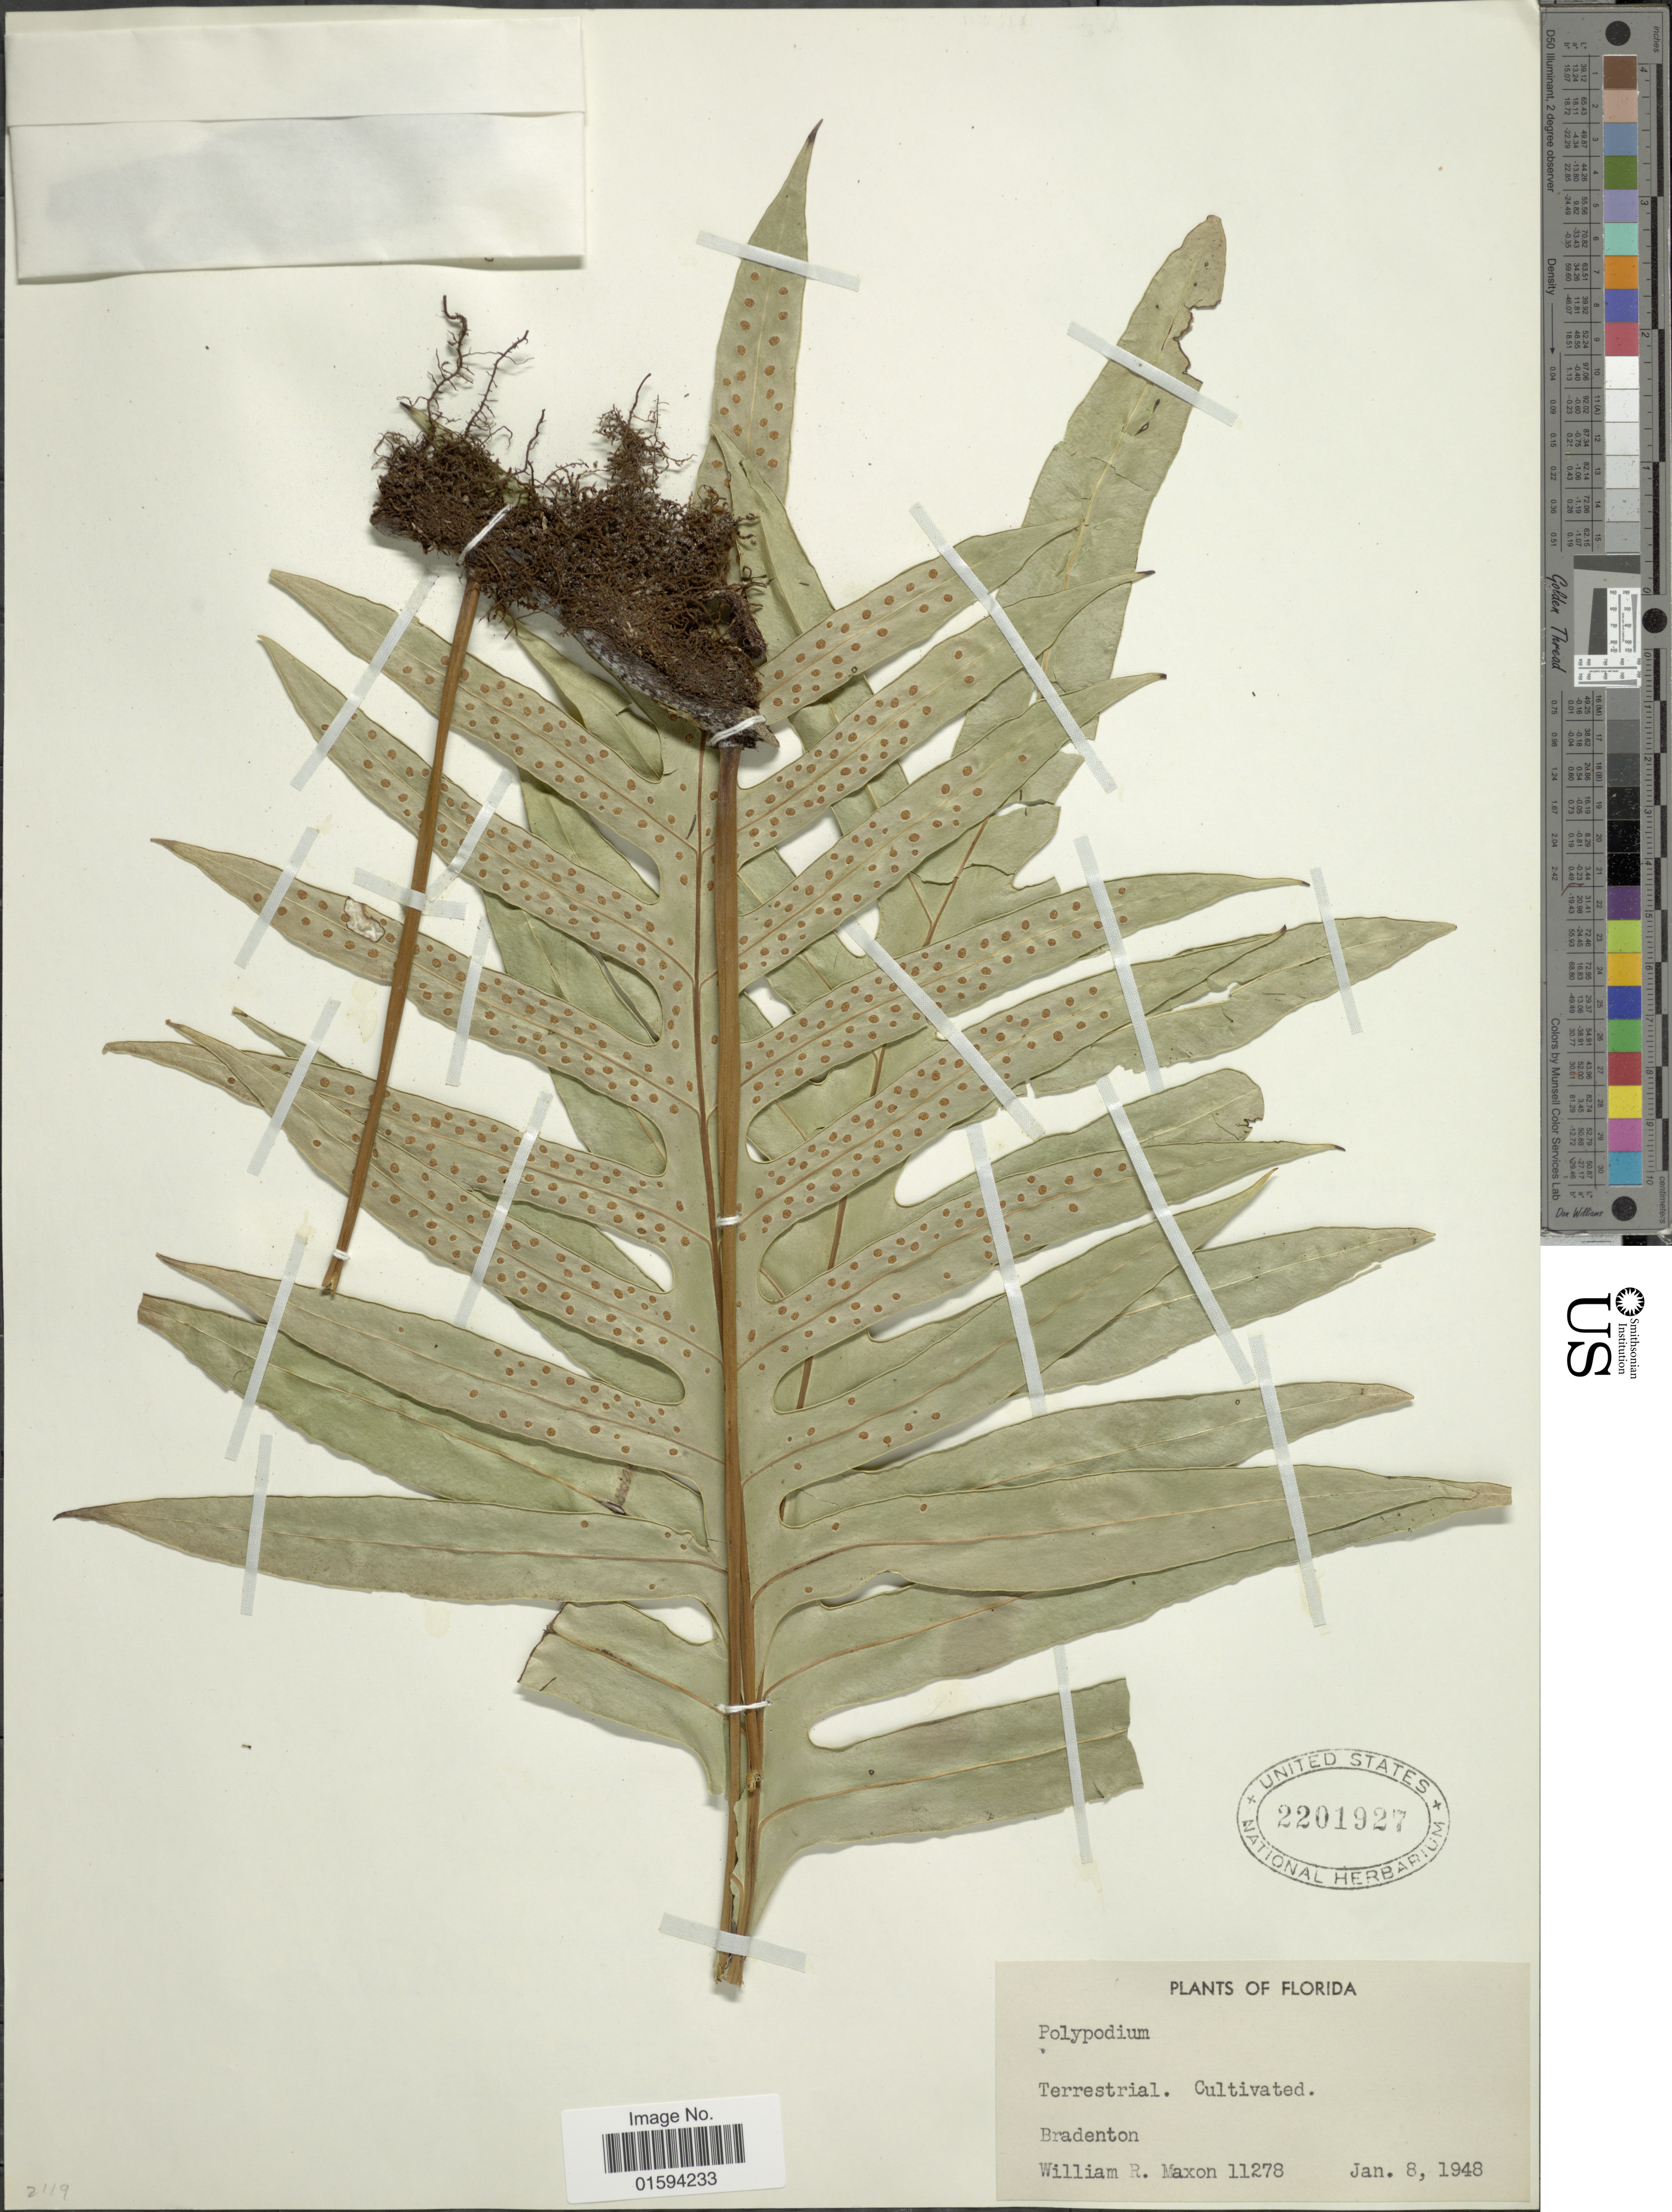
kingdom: Plantae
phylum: Tracheophyta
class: Polypodiopsida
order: Polypodiales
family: Polypodiaceae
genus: Polypodium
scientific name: Polypodium scolopendria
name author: Burm. f.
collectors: W. R. Maxon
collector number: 11278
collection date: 1948-01-08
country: United States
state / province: Florida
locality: Bradenton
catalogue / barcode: US 2201927